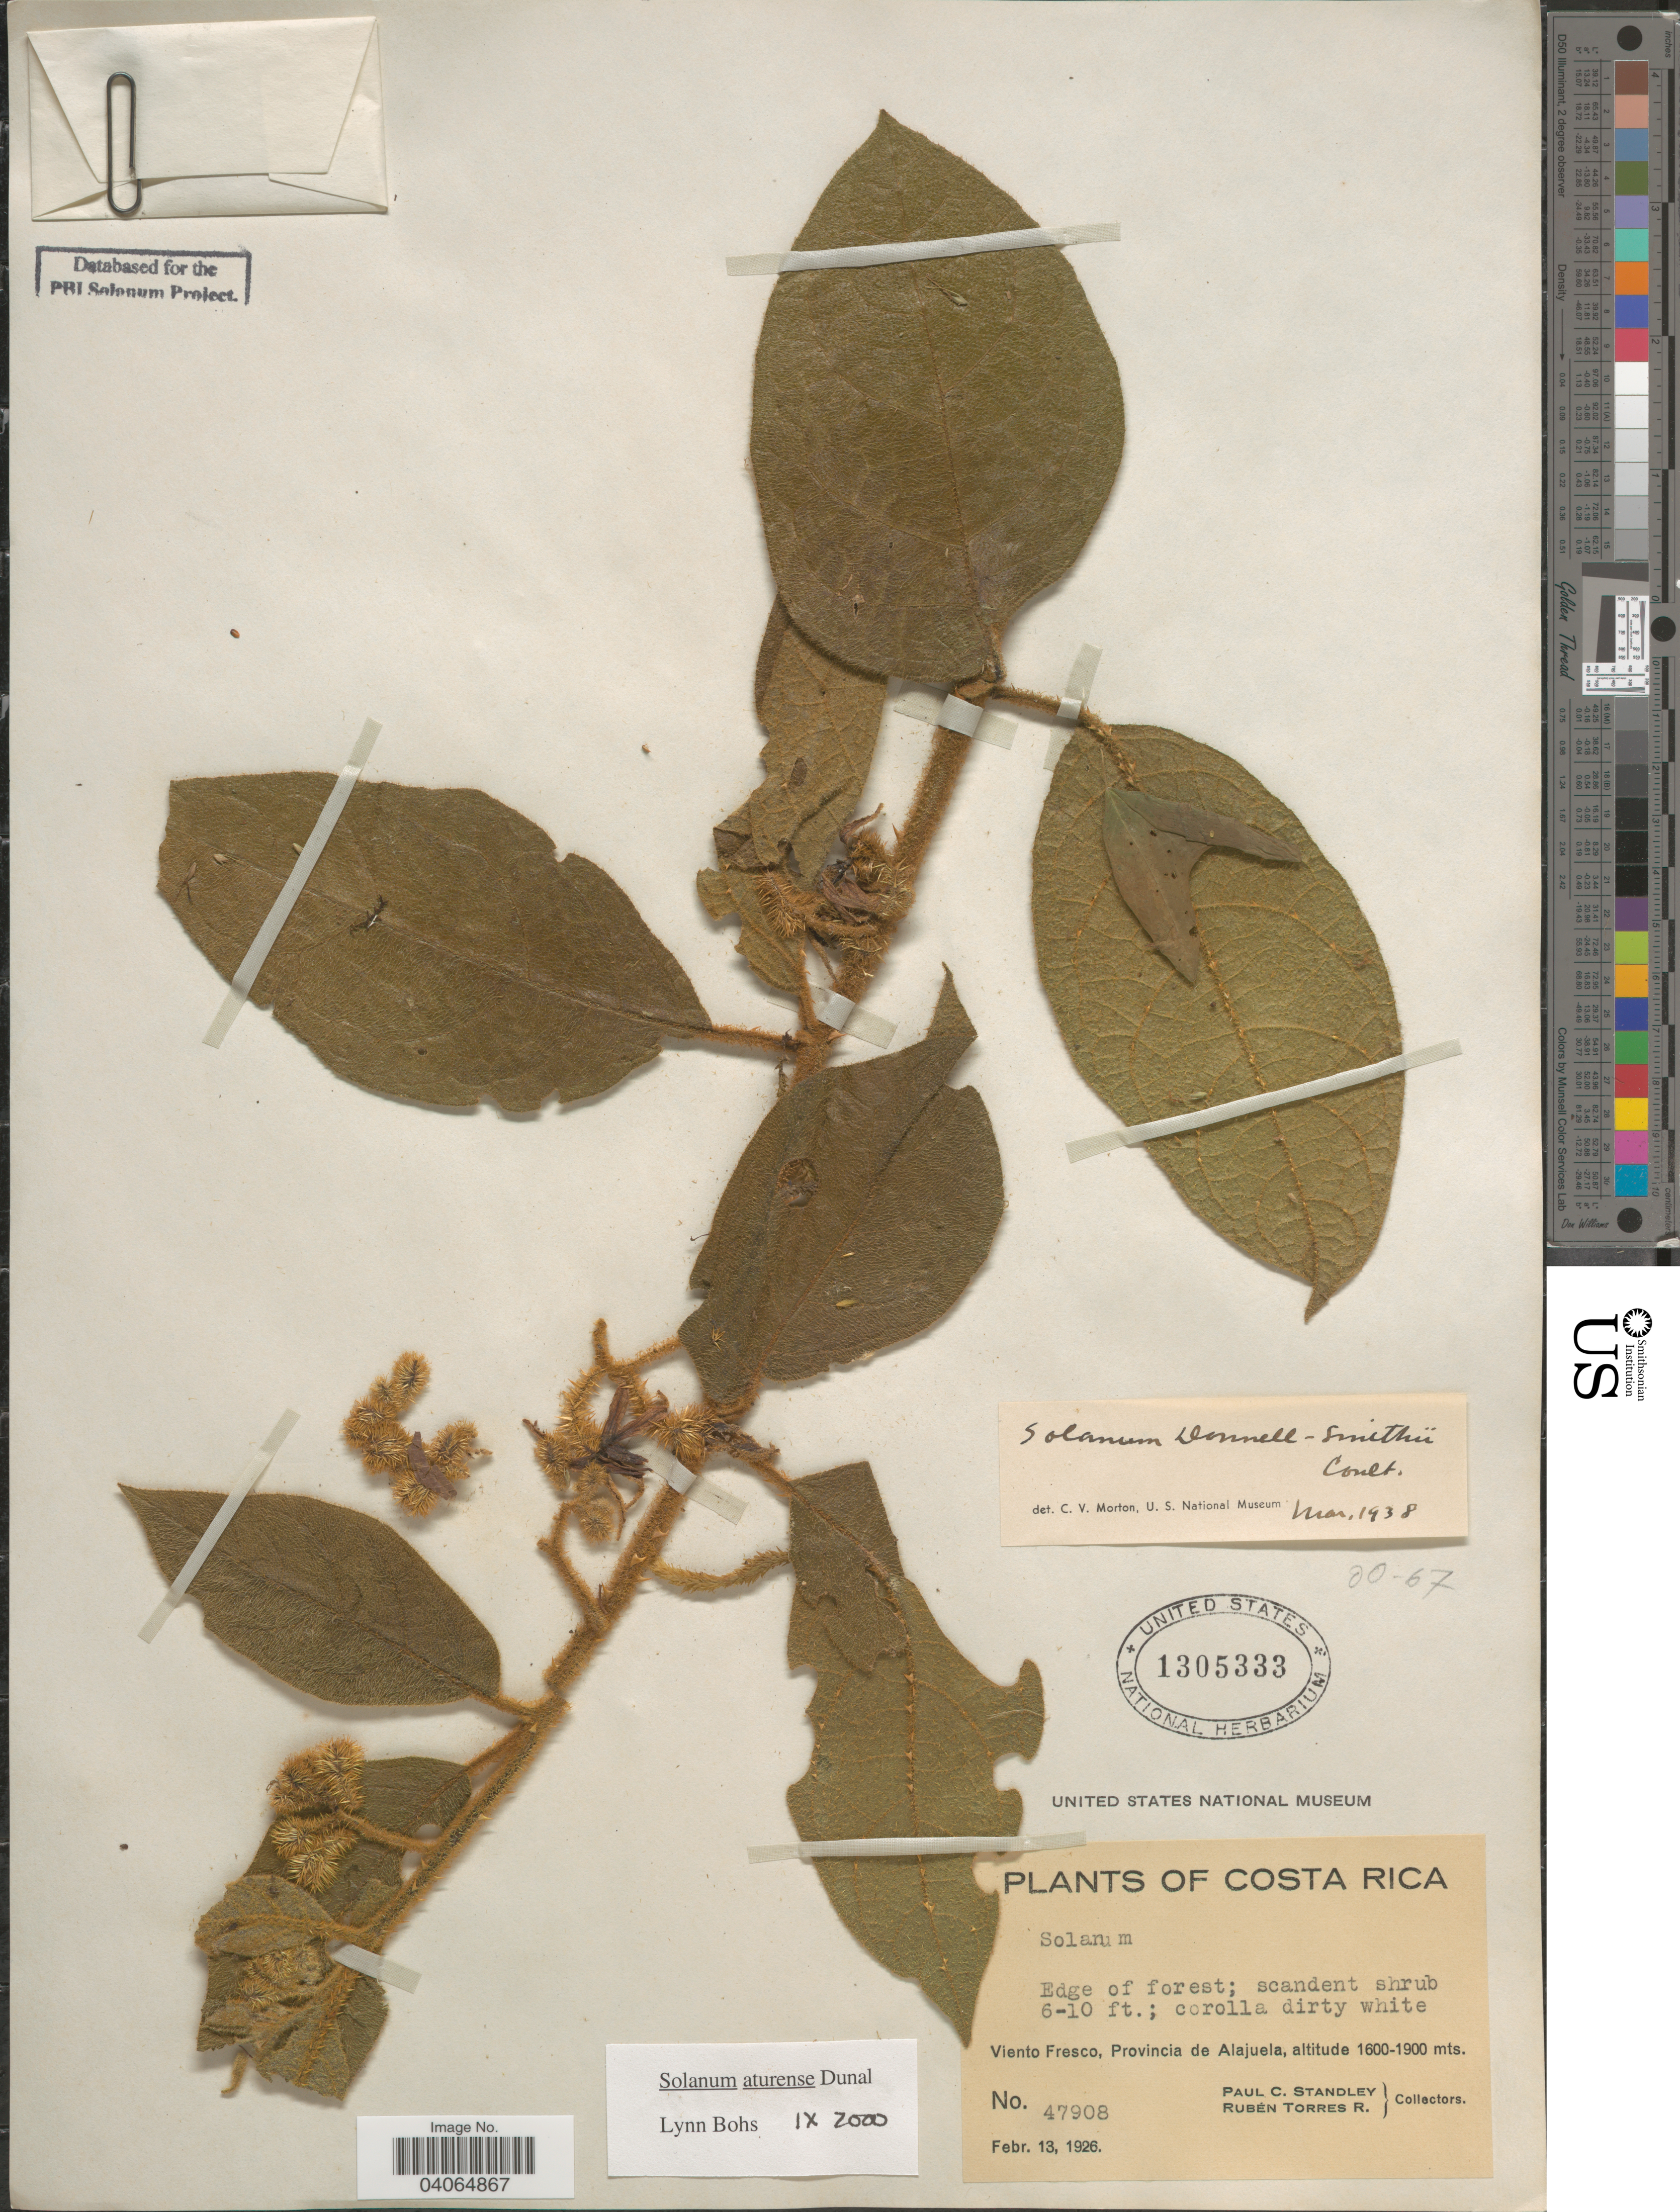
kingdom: Plantae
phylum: Tracheophyta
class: Magnoliopsida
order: Solanales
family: Solanaceae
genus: Solanum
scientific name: Solanum aturense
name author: Humb. & Bonpl. ex Dunal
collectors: P. C. Standley & R. Torres Rojas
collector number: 47908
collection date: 1926-02-13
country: Costa Rica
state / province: Alajuela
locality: Viento Fresco.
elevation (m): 1600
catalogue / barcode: US 1305333